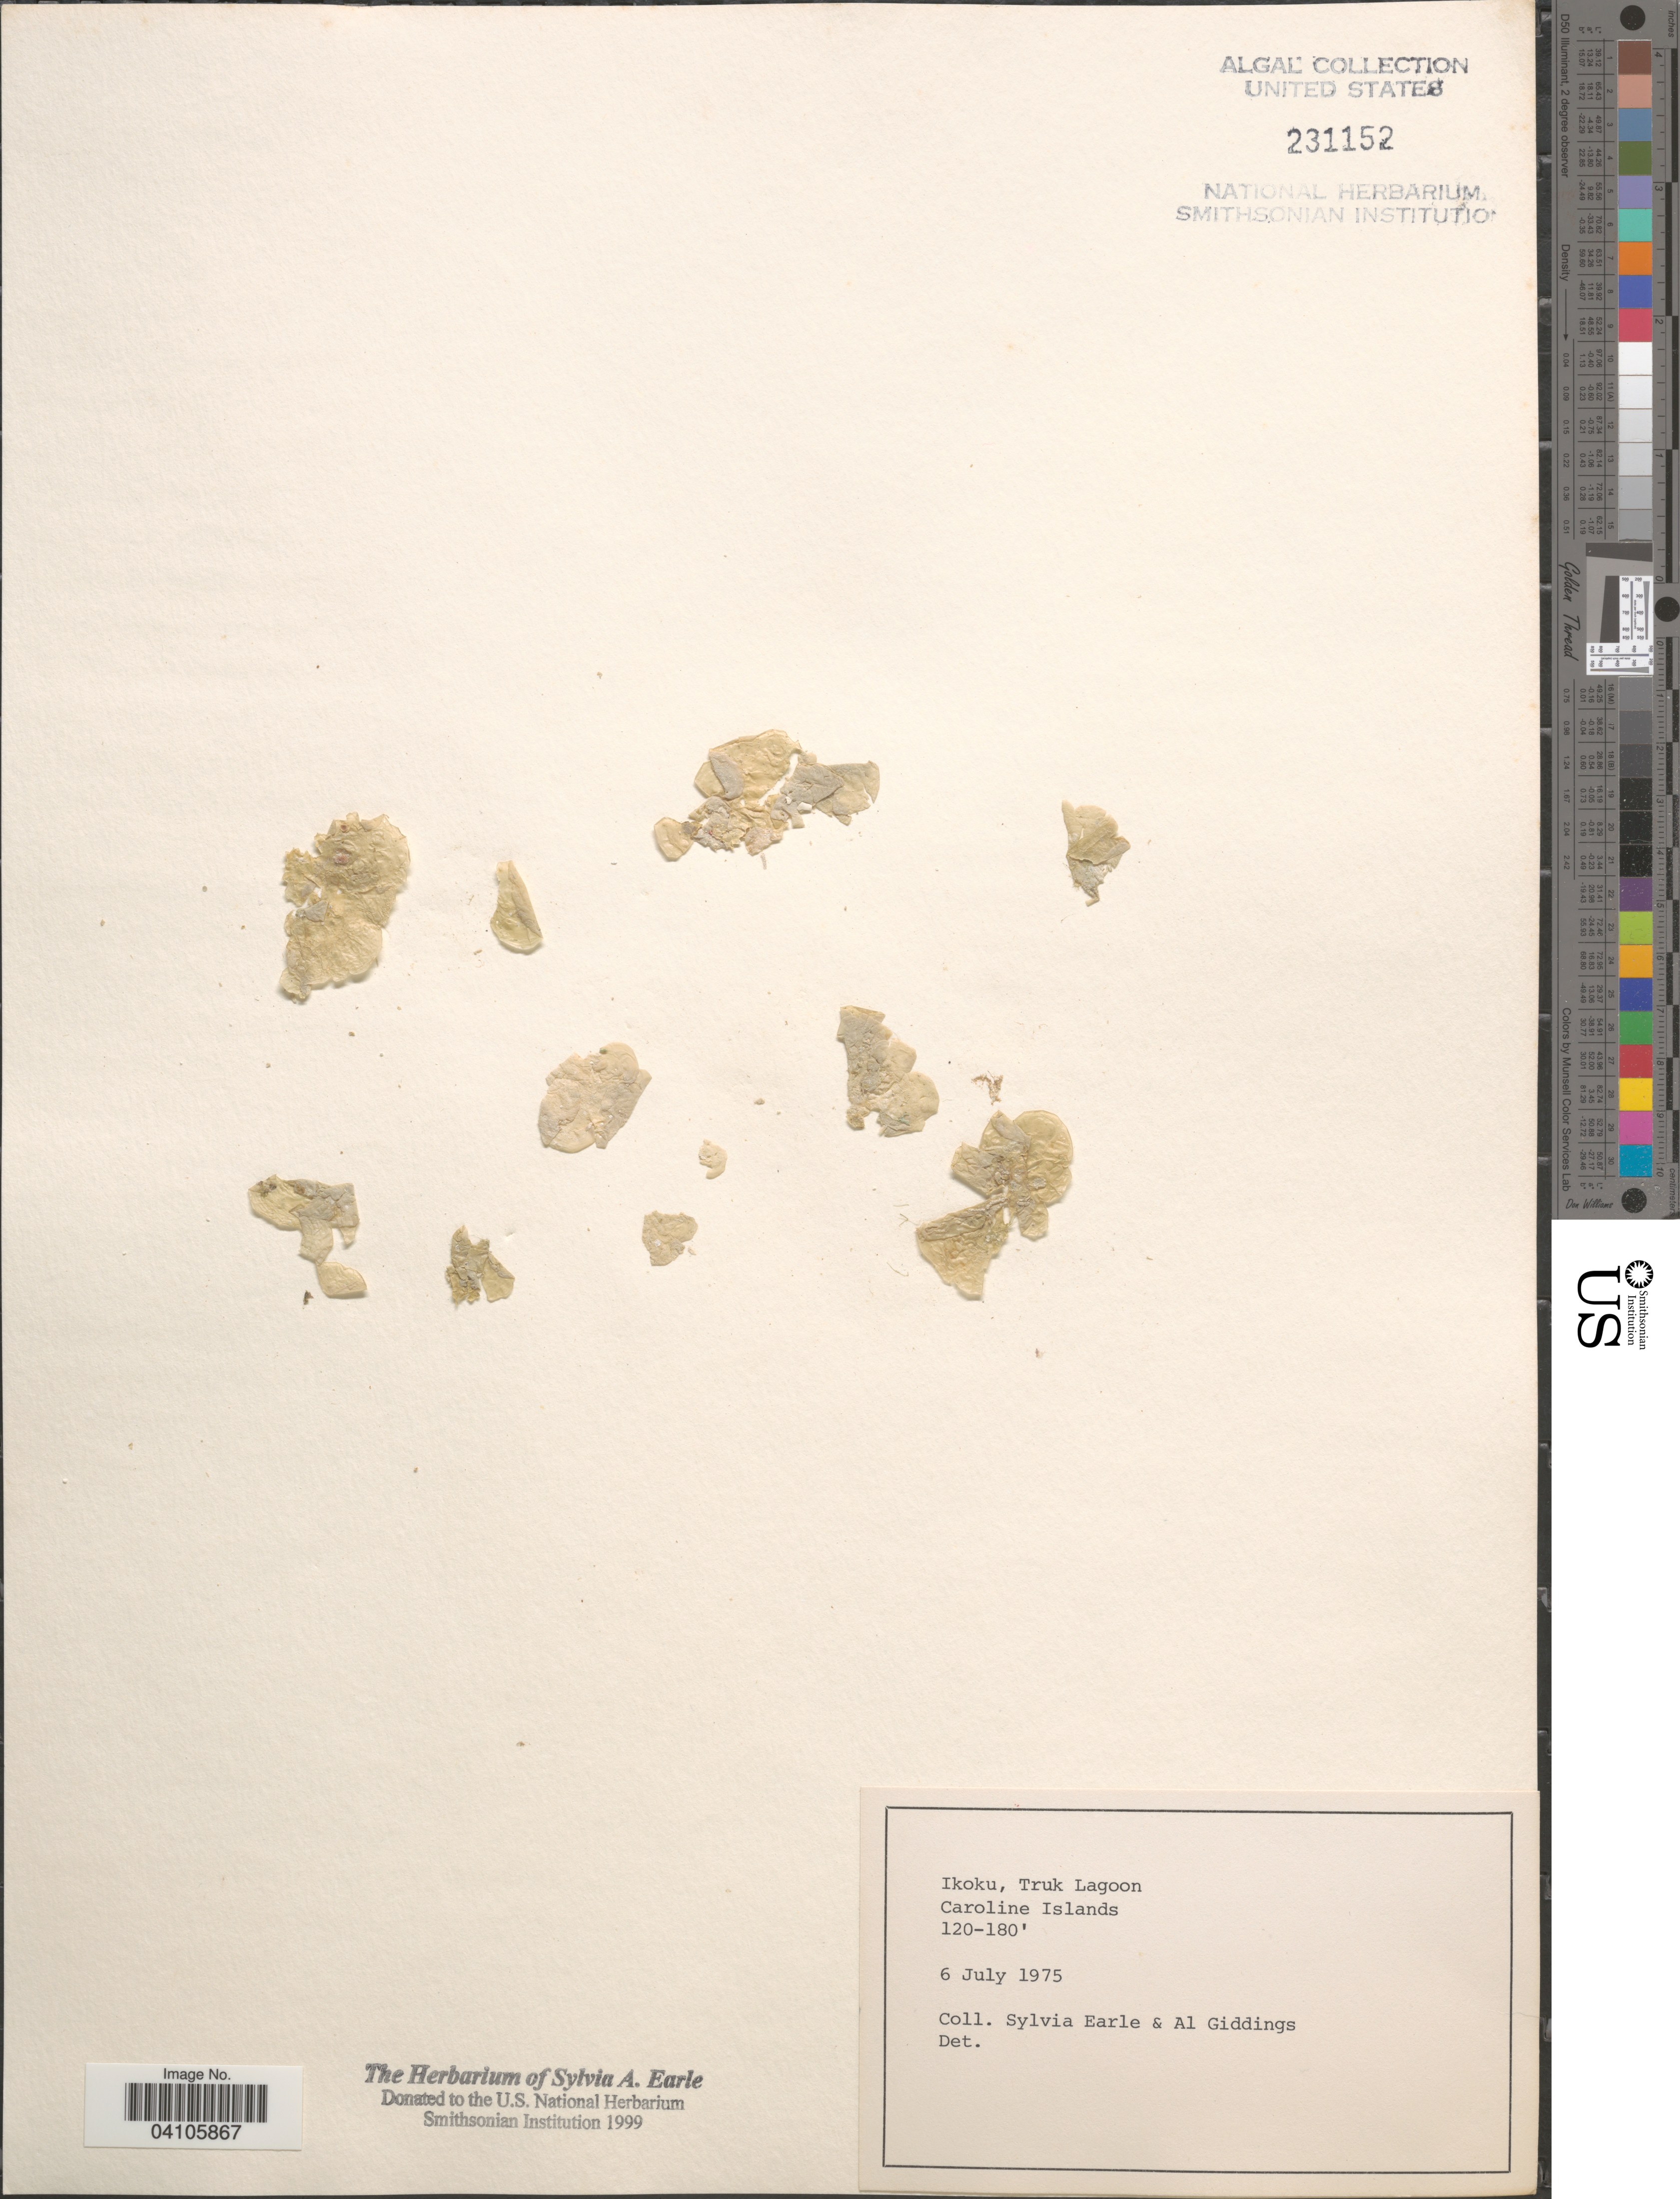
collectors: S. A. Earle & A. Giddings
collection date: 1975-07-06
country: Micronesia, Federated States of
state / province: Truk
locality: Ikoku, Truk Lagoon. Caroline Islands.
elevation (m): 37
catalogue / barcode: US 231152